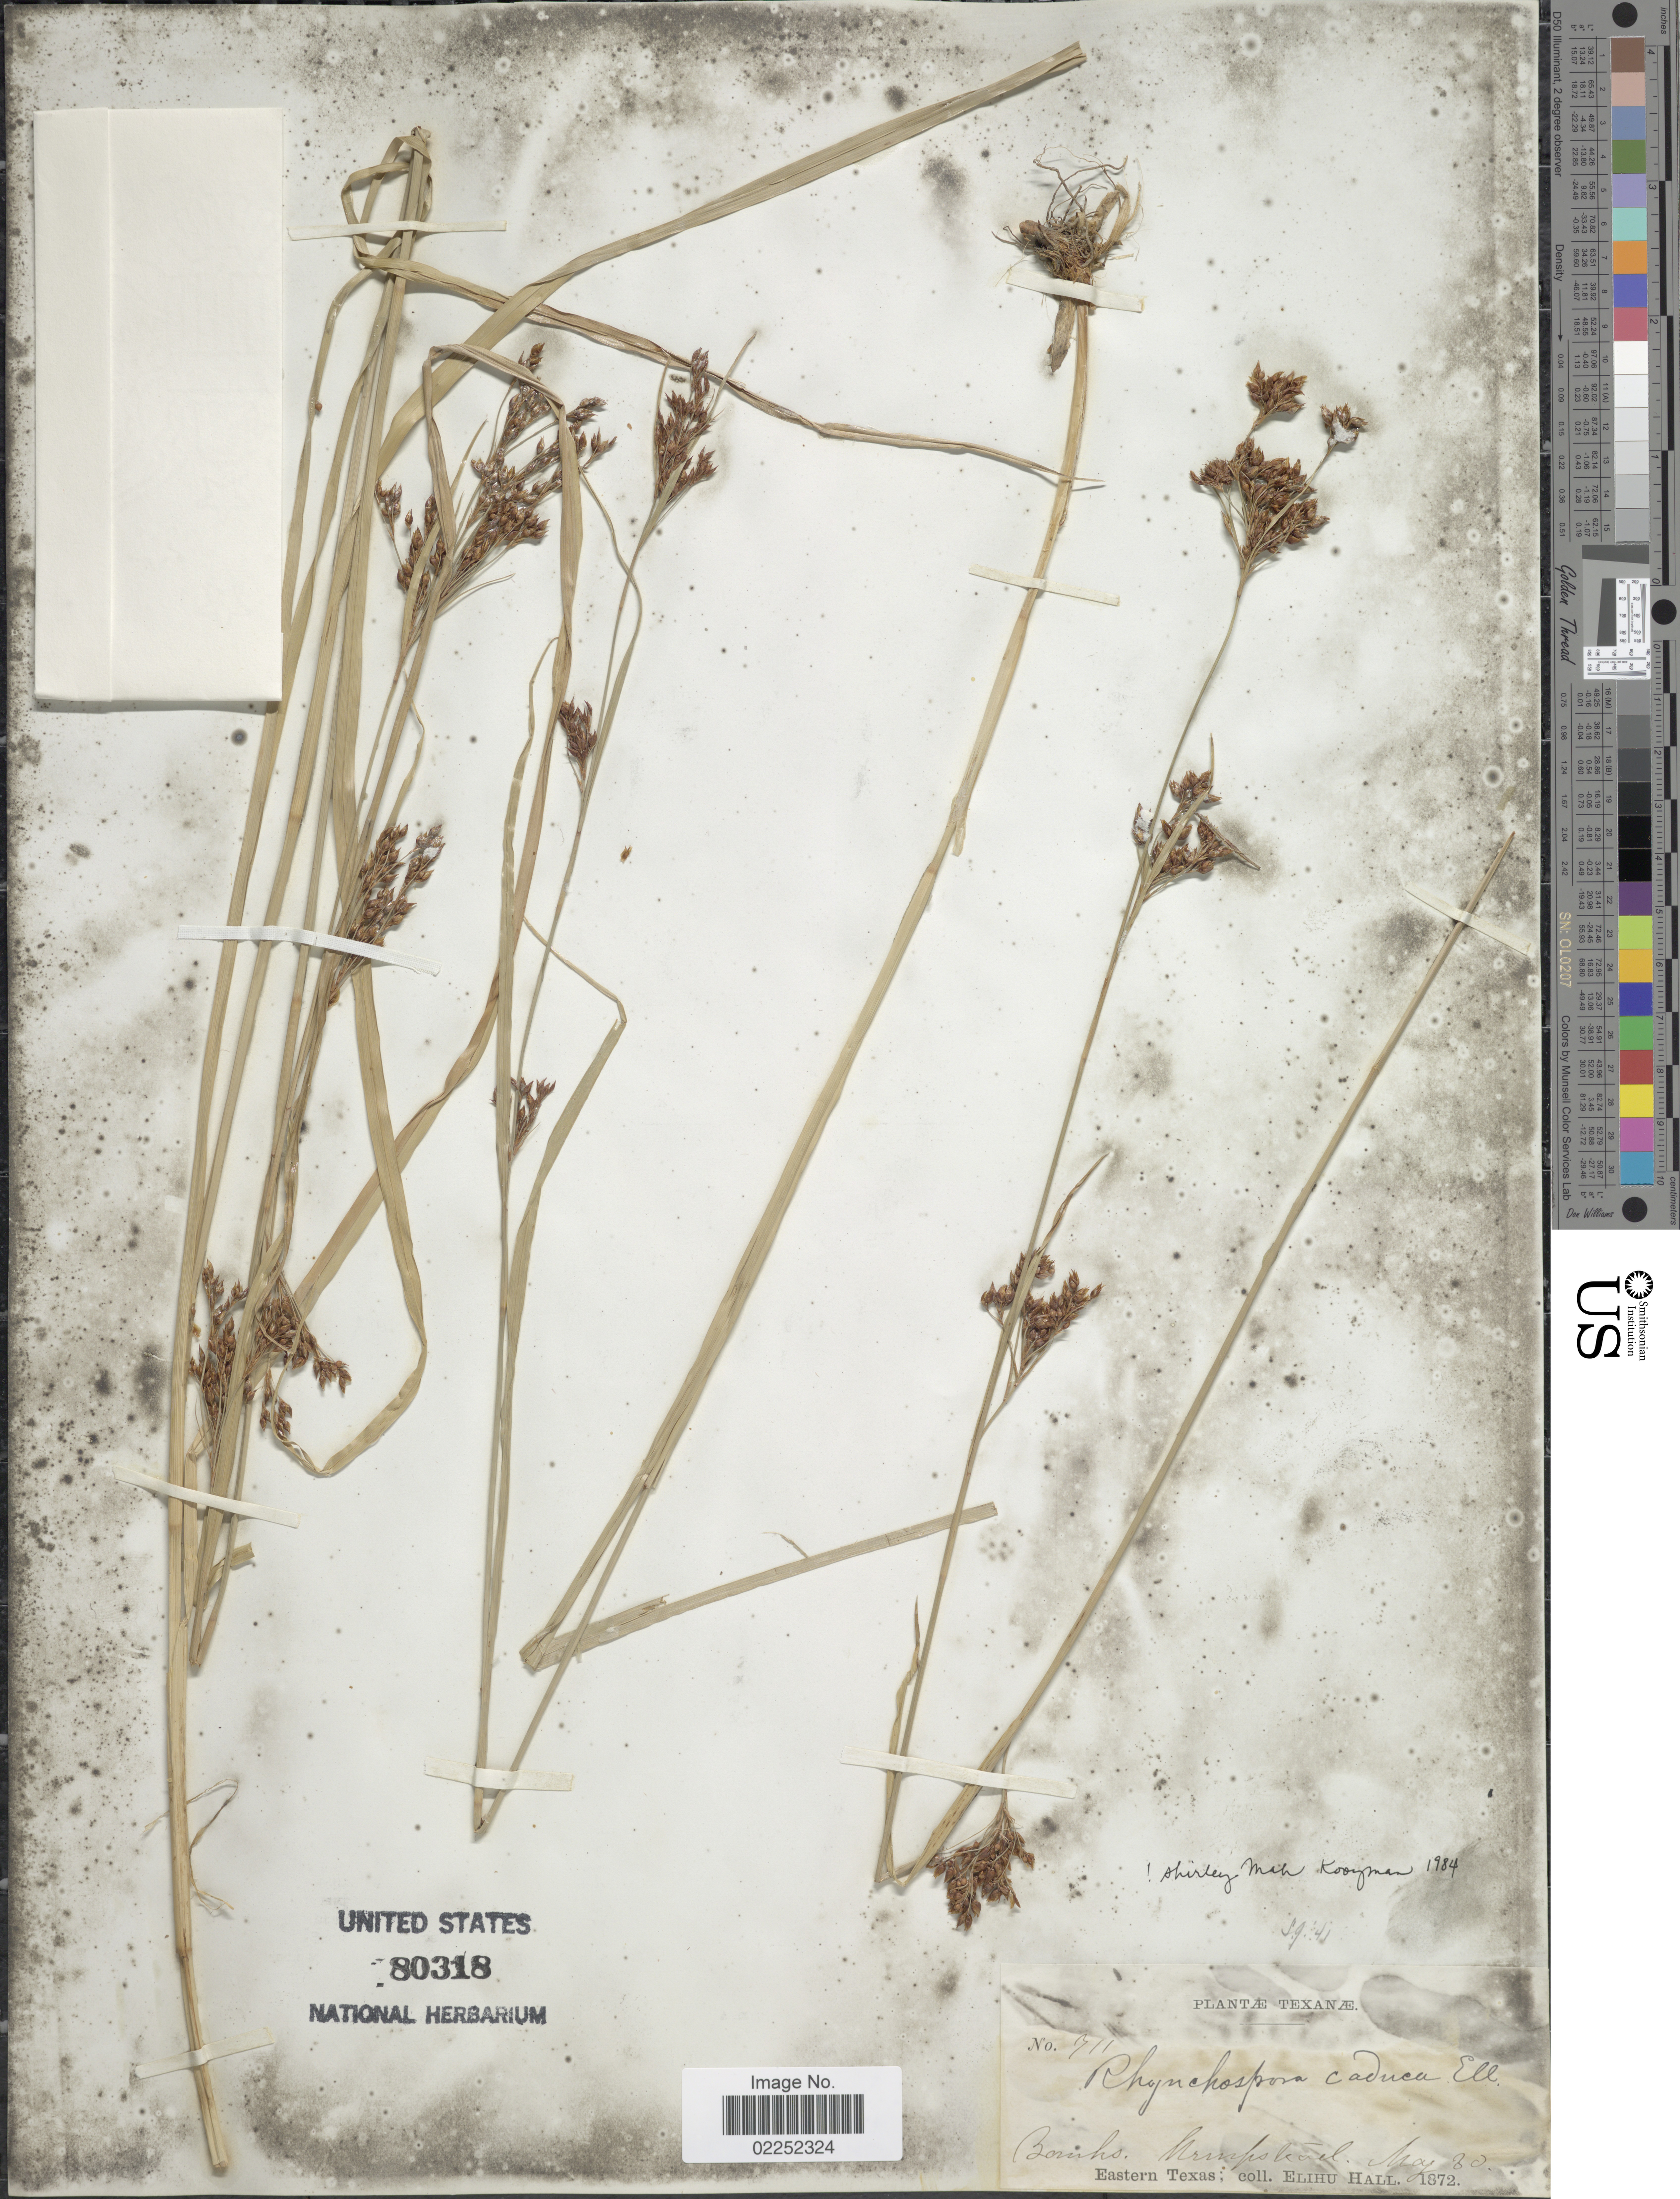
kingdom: Plantae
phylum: Tracheophyta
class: Liliopsida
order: Poales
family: Cyperaceae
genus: Rhynchospora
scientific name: Rhynchospora caduca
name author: Elliott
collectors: E. Hall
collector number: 711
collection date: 1872-05-30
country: United States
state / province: Texas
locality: Banks Hempstead, Eastern Texas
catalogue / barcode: US 80318